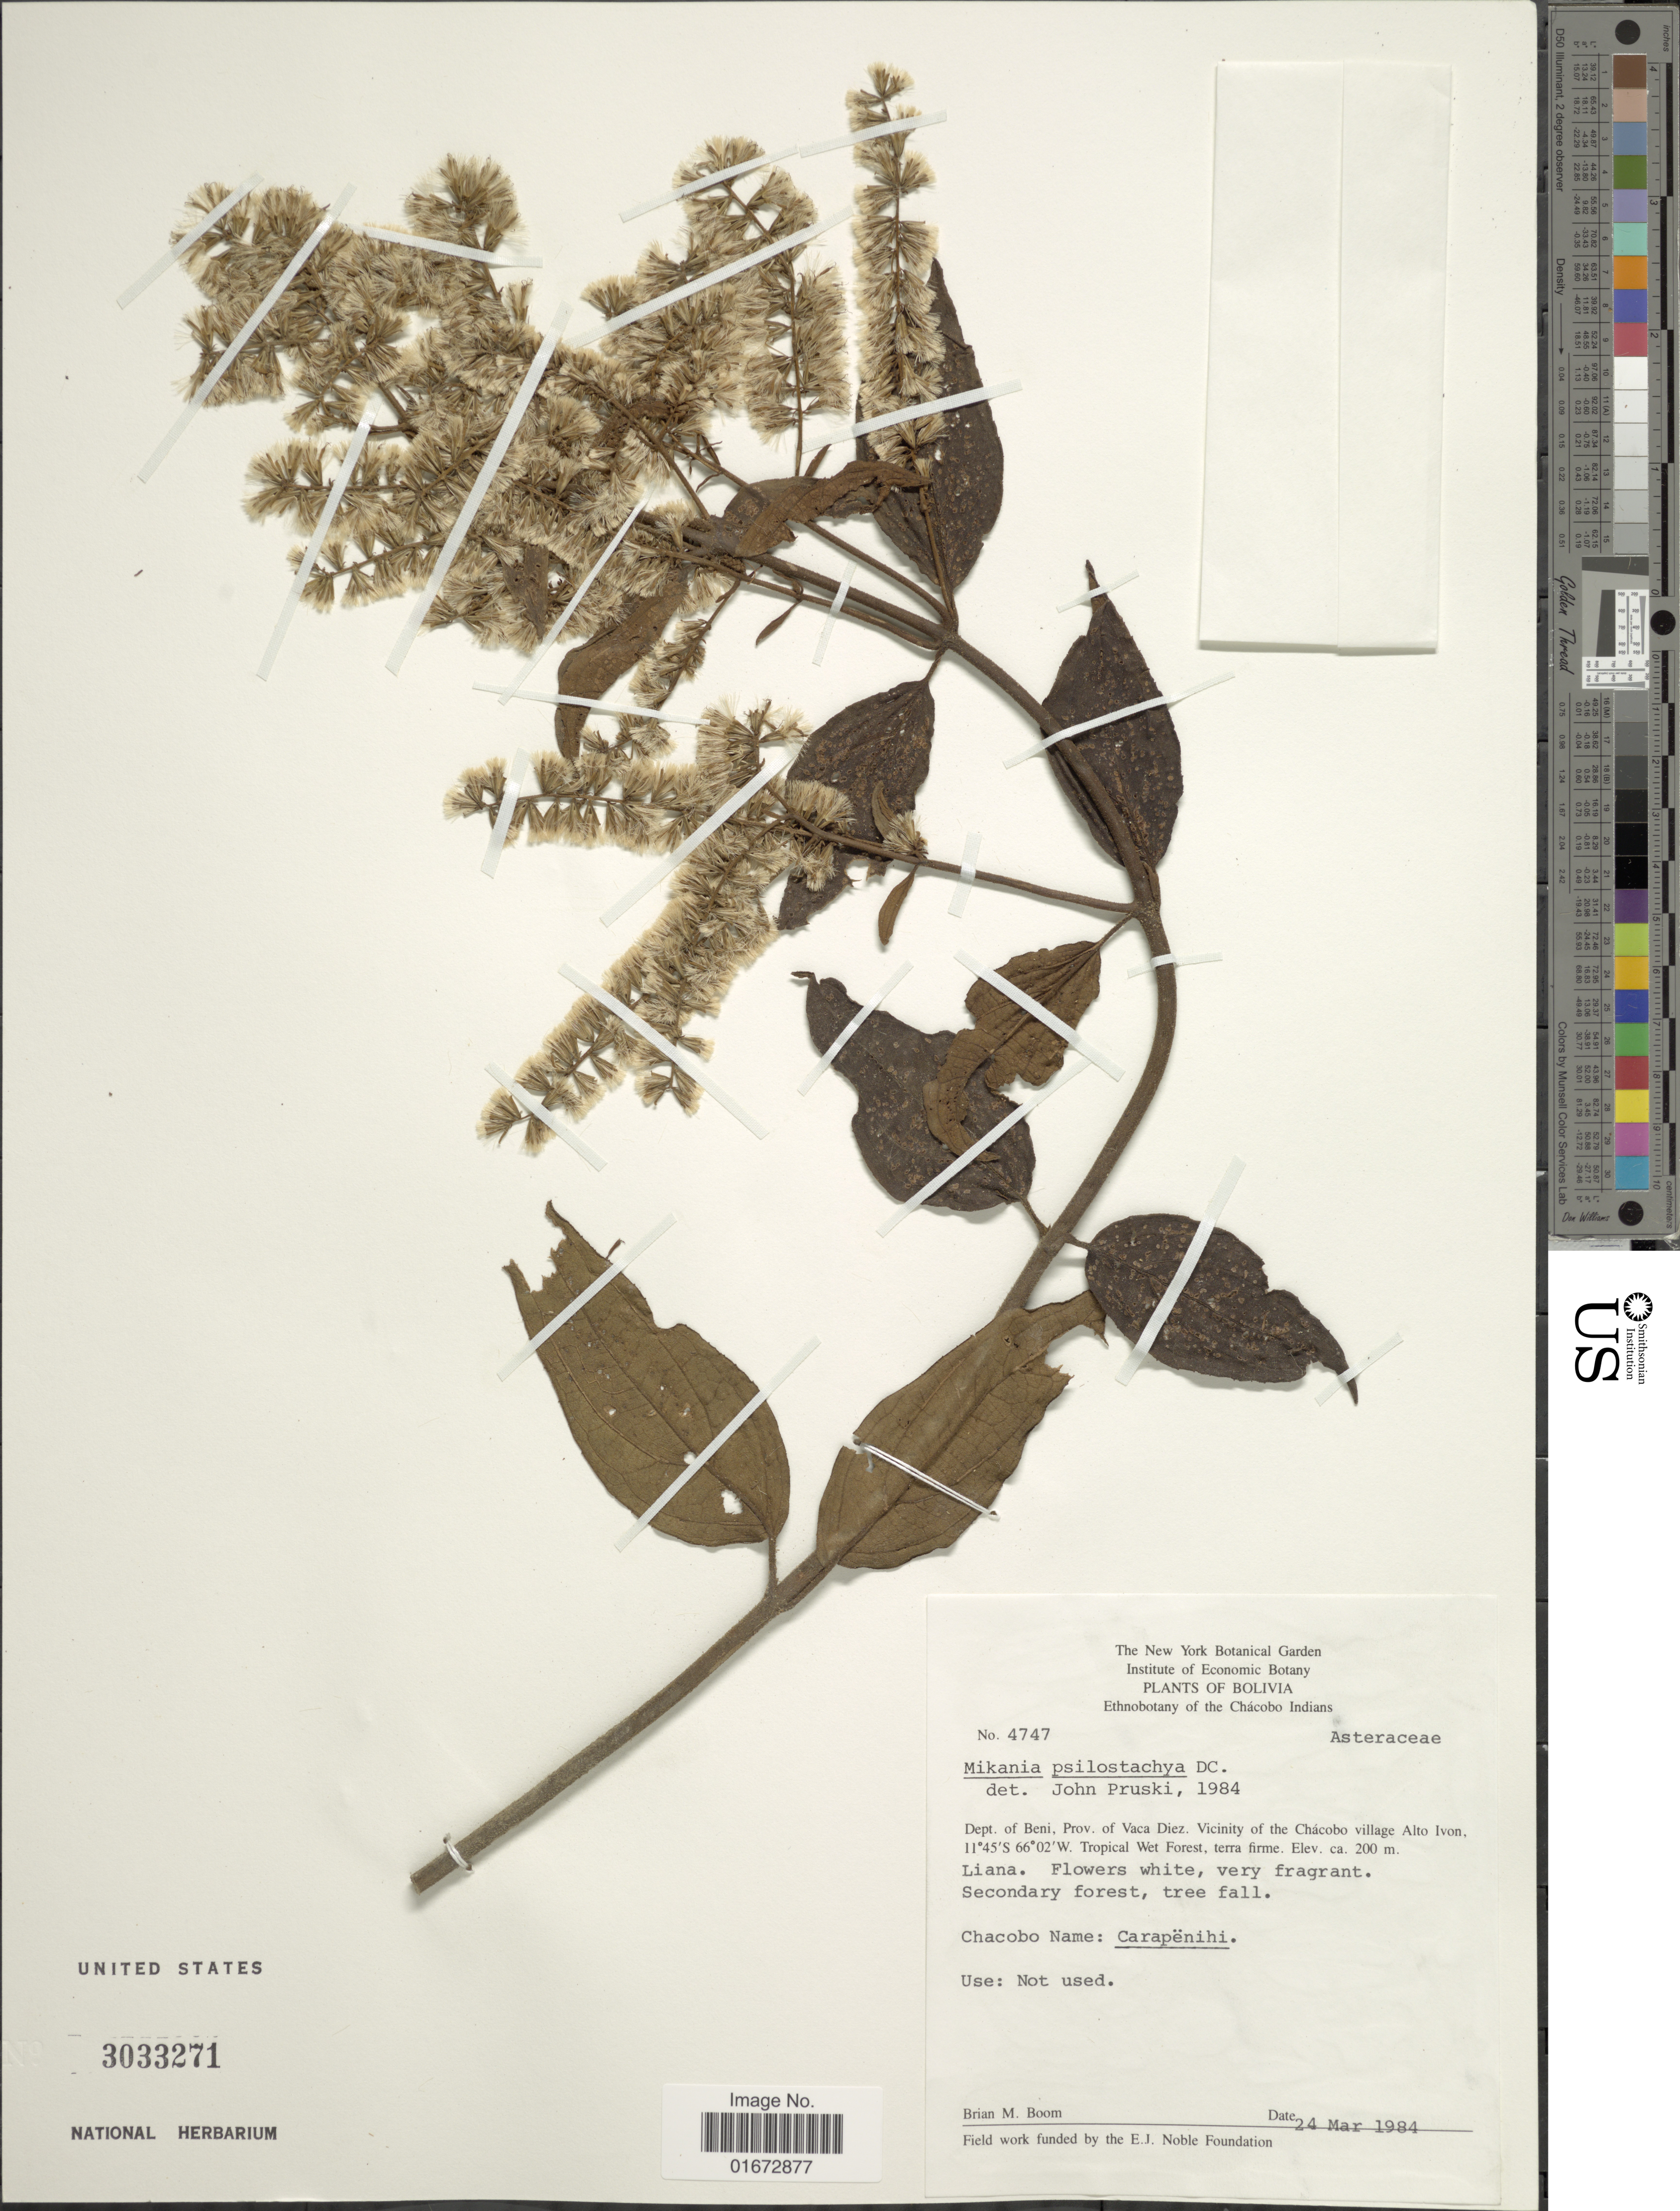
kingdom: Plantae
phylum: Tracheophyta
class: Magnoliopsida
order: Asterales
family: Asteraceae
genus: Mikania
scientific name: Mikania psilostachya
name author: DC.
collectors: B. M. Boom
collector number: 4747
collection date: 1984-03-24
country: Bolivia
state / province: Beni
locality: Dept. of Beni, Prov. of Vaca Diez. Vicinity of the Chácobo village Alto Ivon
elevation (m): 200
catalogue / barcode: US 3033271